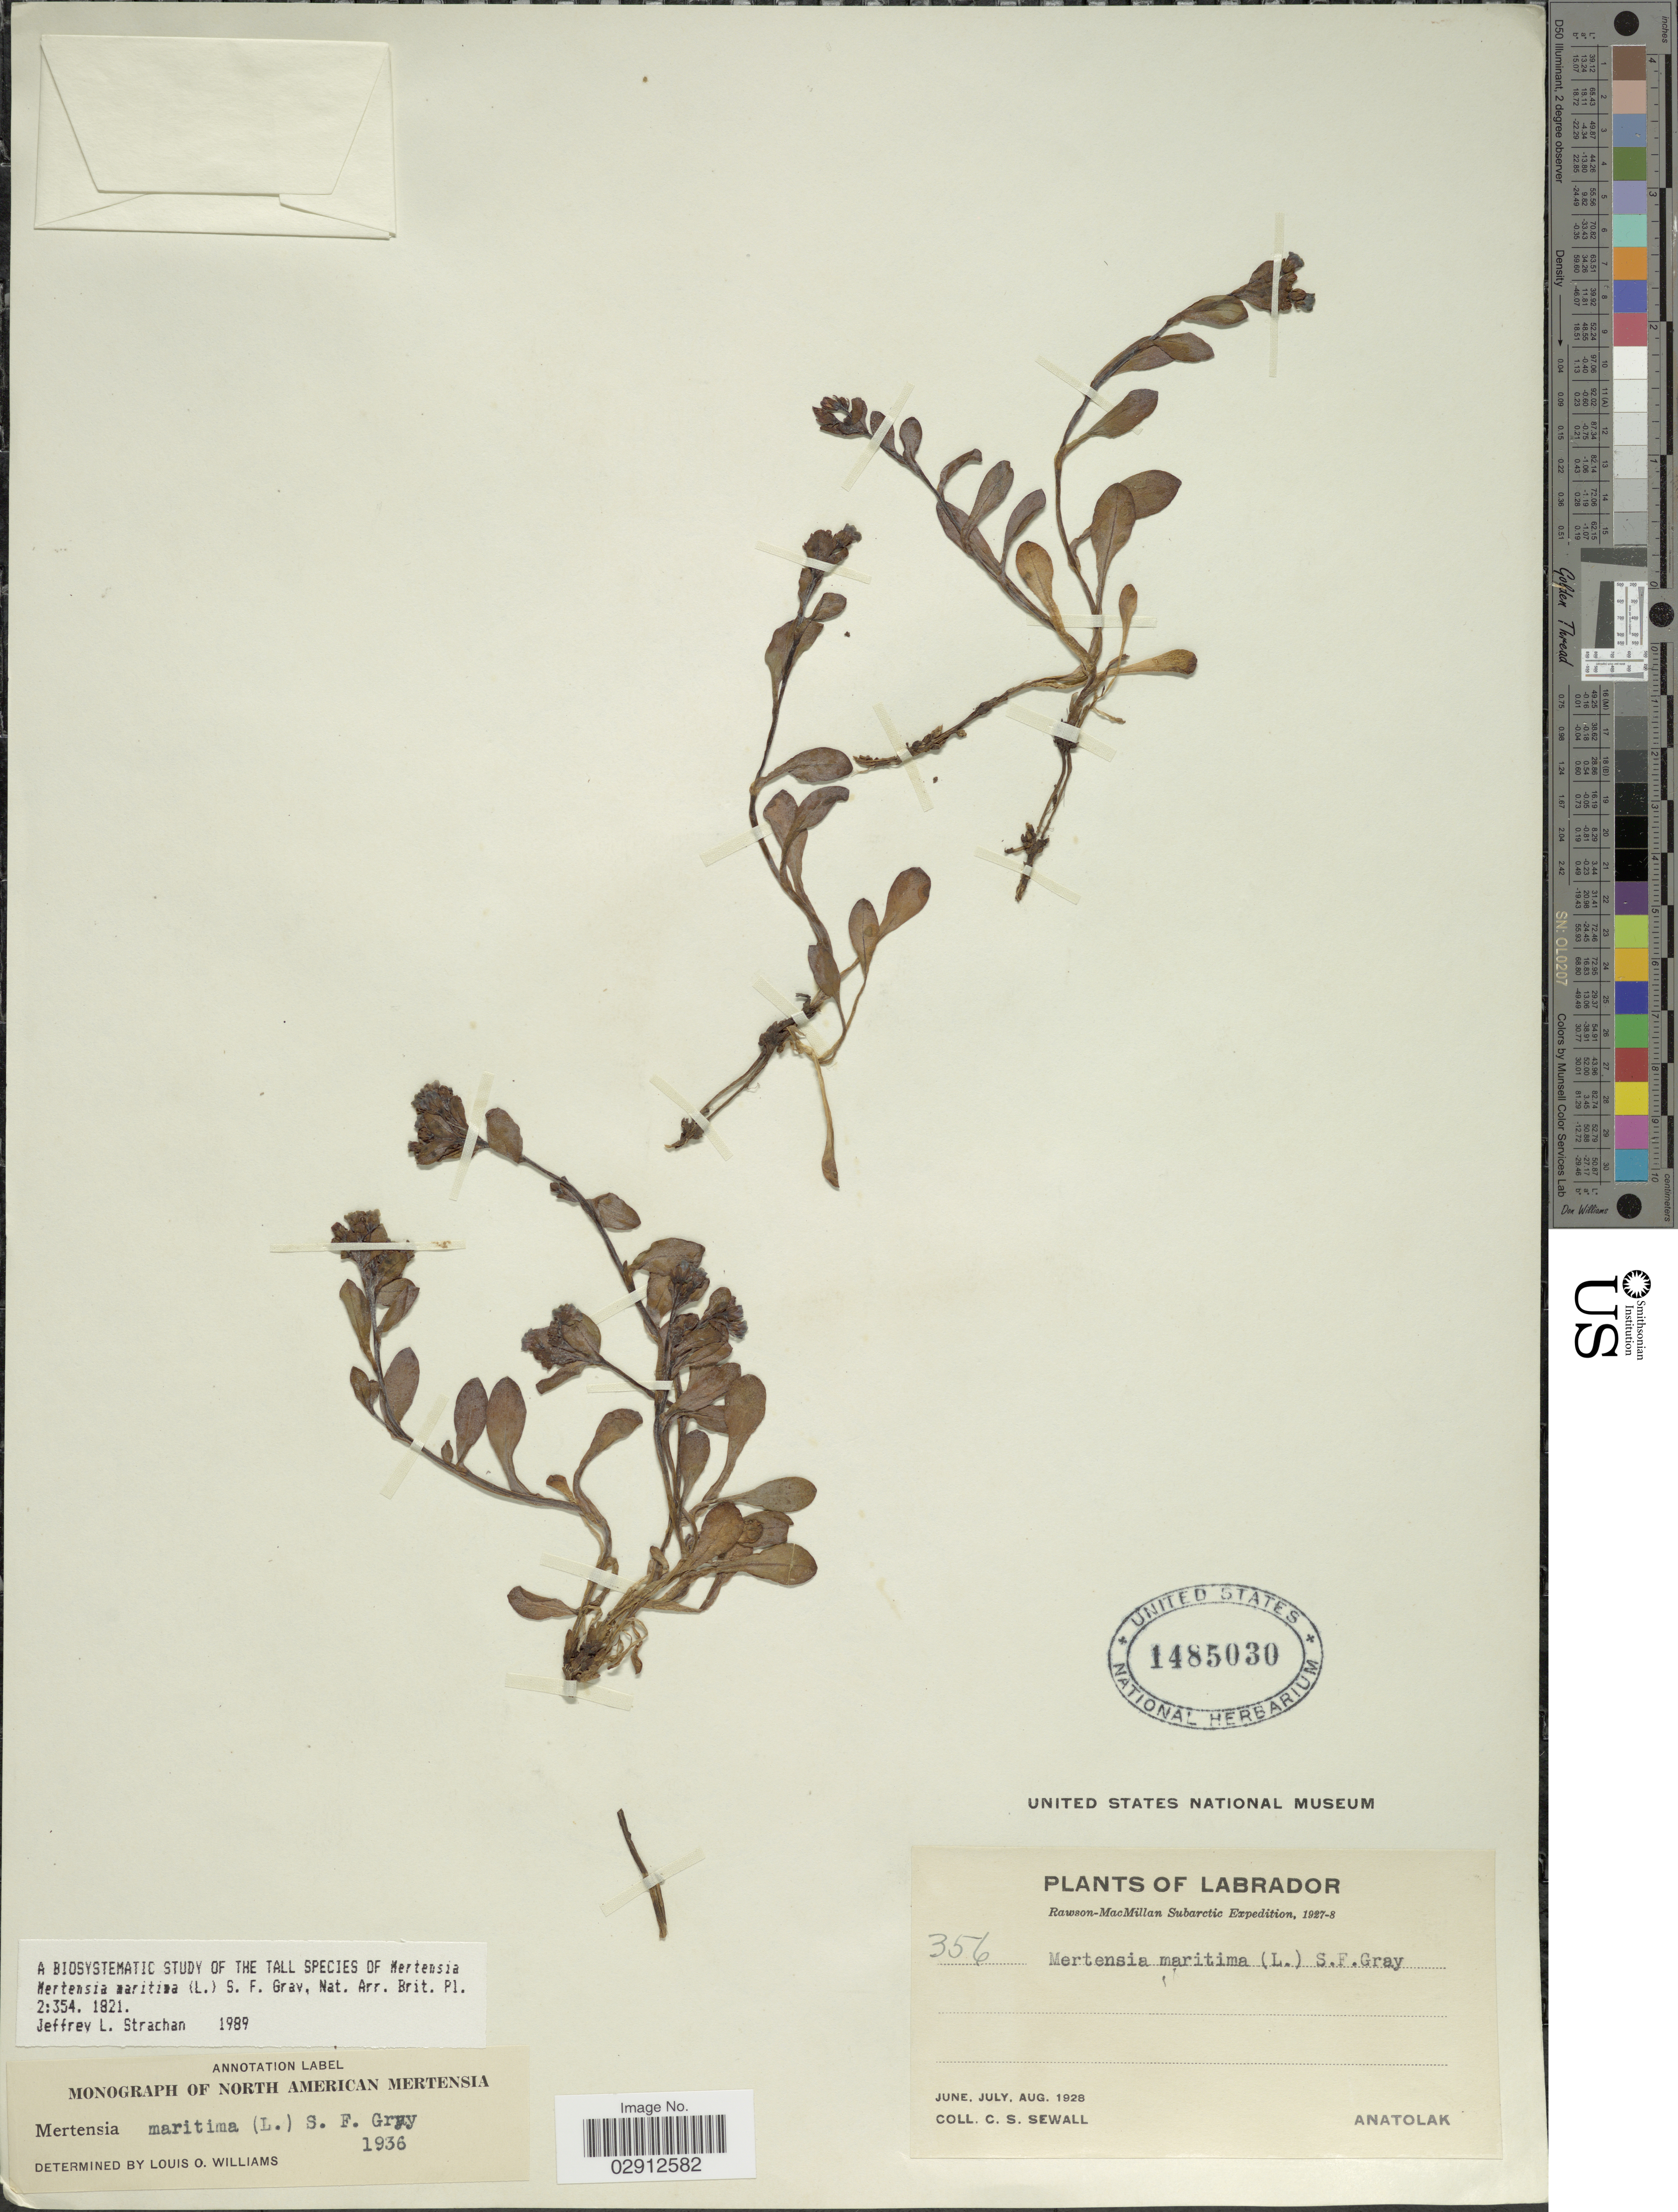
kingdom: Plantae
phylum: Tracheophyta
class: Magnoliopsida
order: Boraginales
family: Boraginaceae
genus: Mertensia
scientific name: Mertensia maritima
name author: (L.) S.F. Gray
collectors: C. Sewall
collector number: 356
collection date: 1928-06/1928-08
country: Canada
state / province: Newfoundland and Labrador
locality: Labrador, Anatolak.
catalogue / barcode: US 1485030